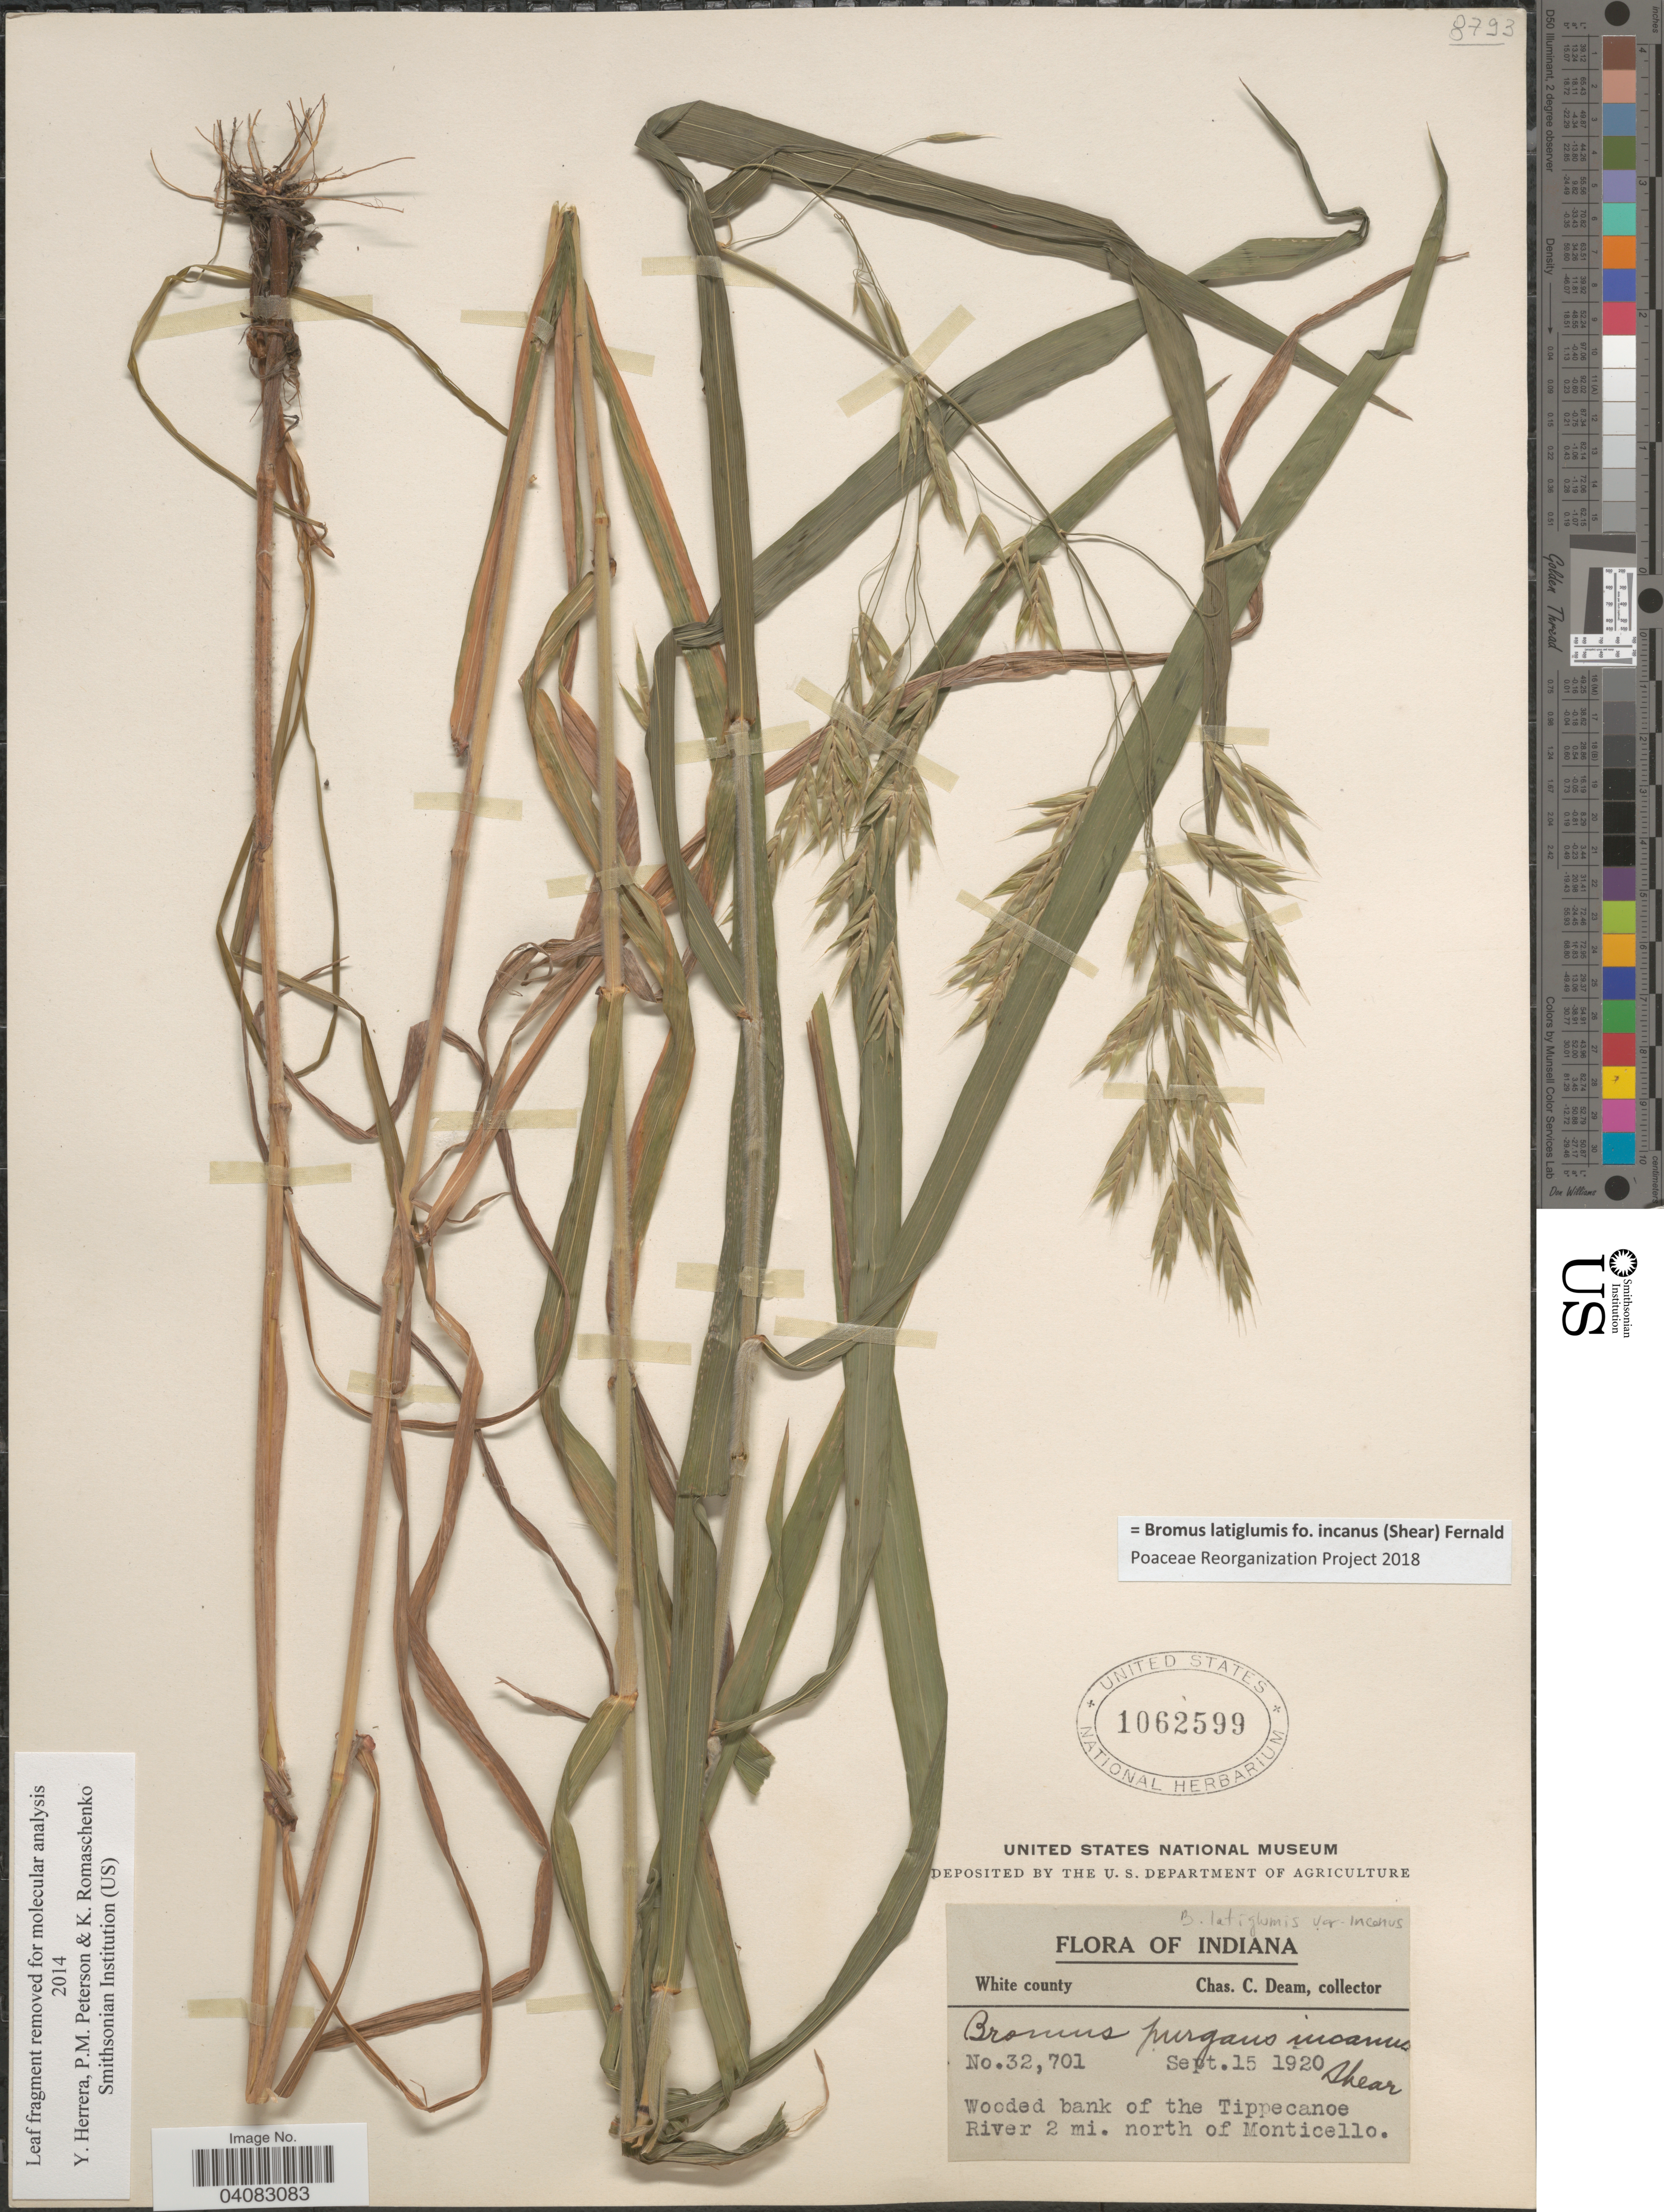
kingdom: Plantae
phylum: Tracheophyta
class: Liliopsida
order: Poales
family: Poaceae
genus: Bromus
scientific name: Bromus latiglumis f. incanus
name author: (Shear) Fernald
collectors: C. C. Deam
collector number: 32701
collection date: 1920-09-15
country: United States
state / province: Indiana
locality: White county. Wooded bank of the Tippecanoe River 2 mi. north of Monticello.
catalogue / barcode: US 1062599